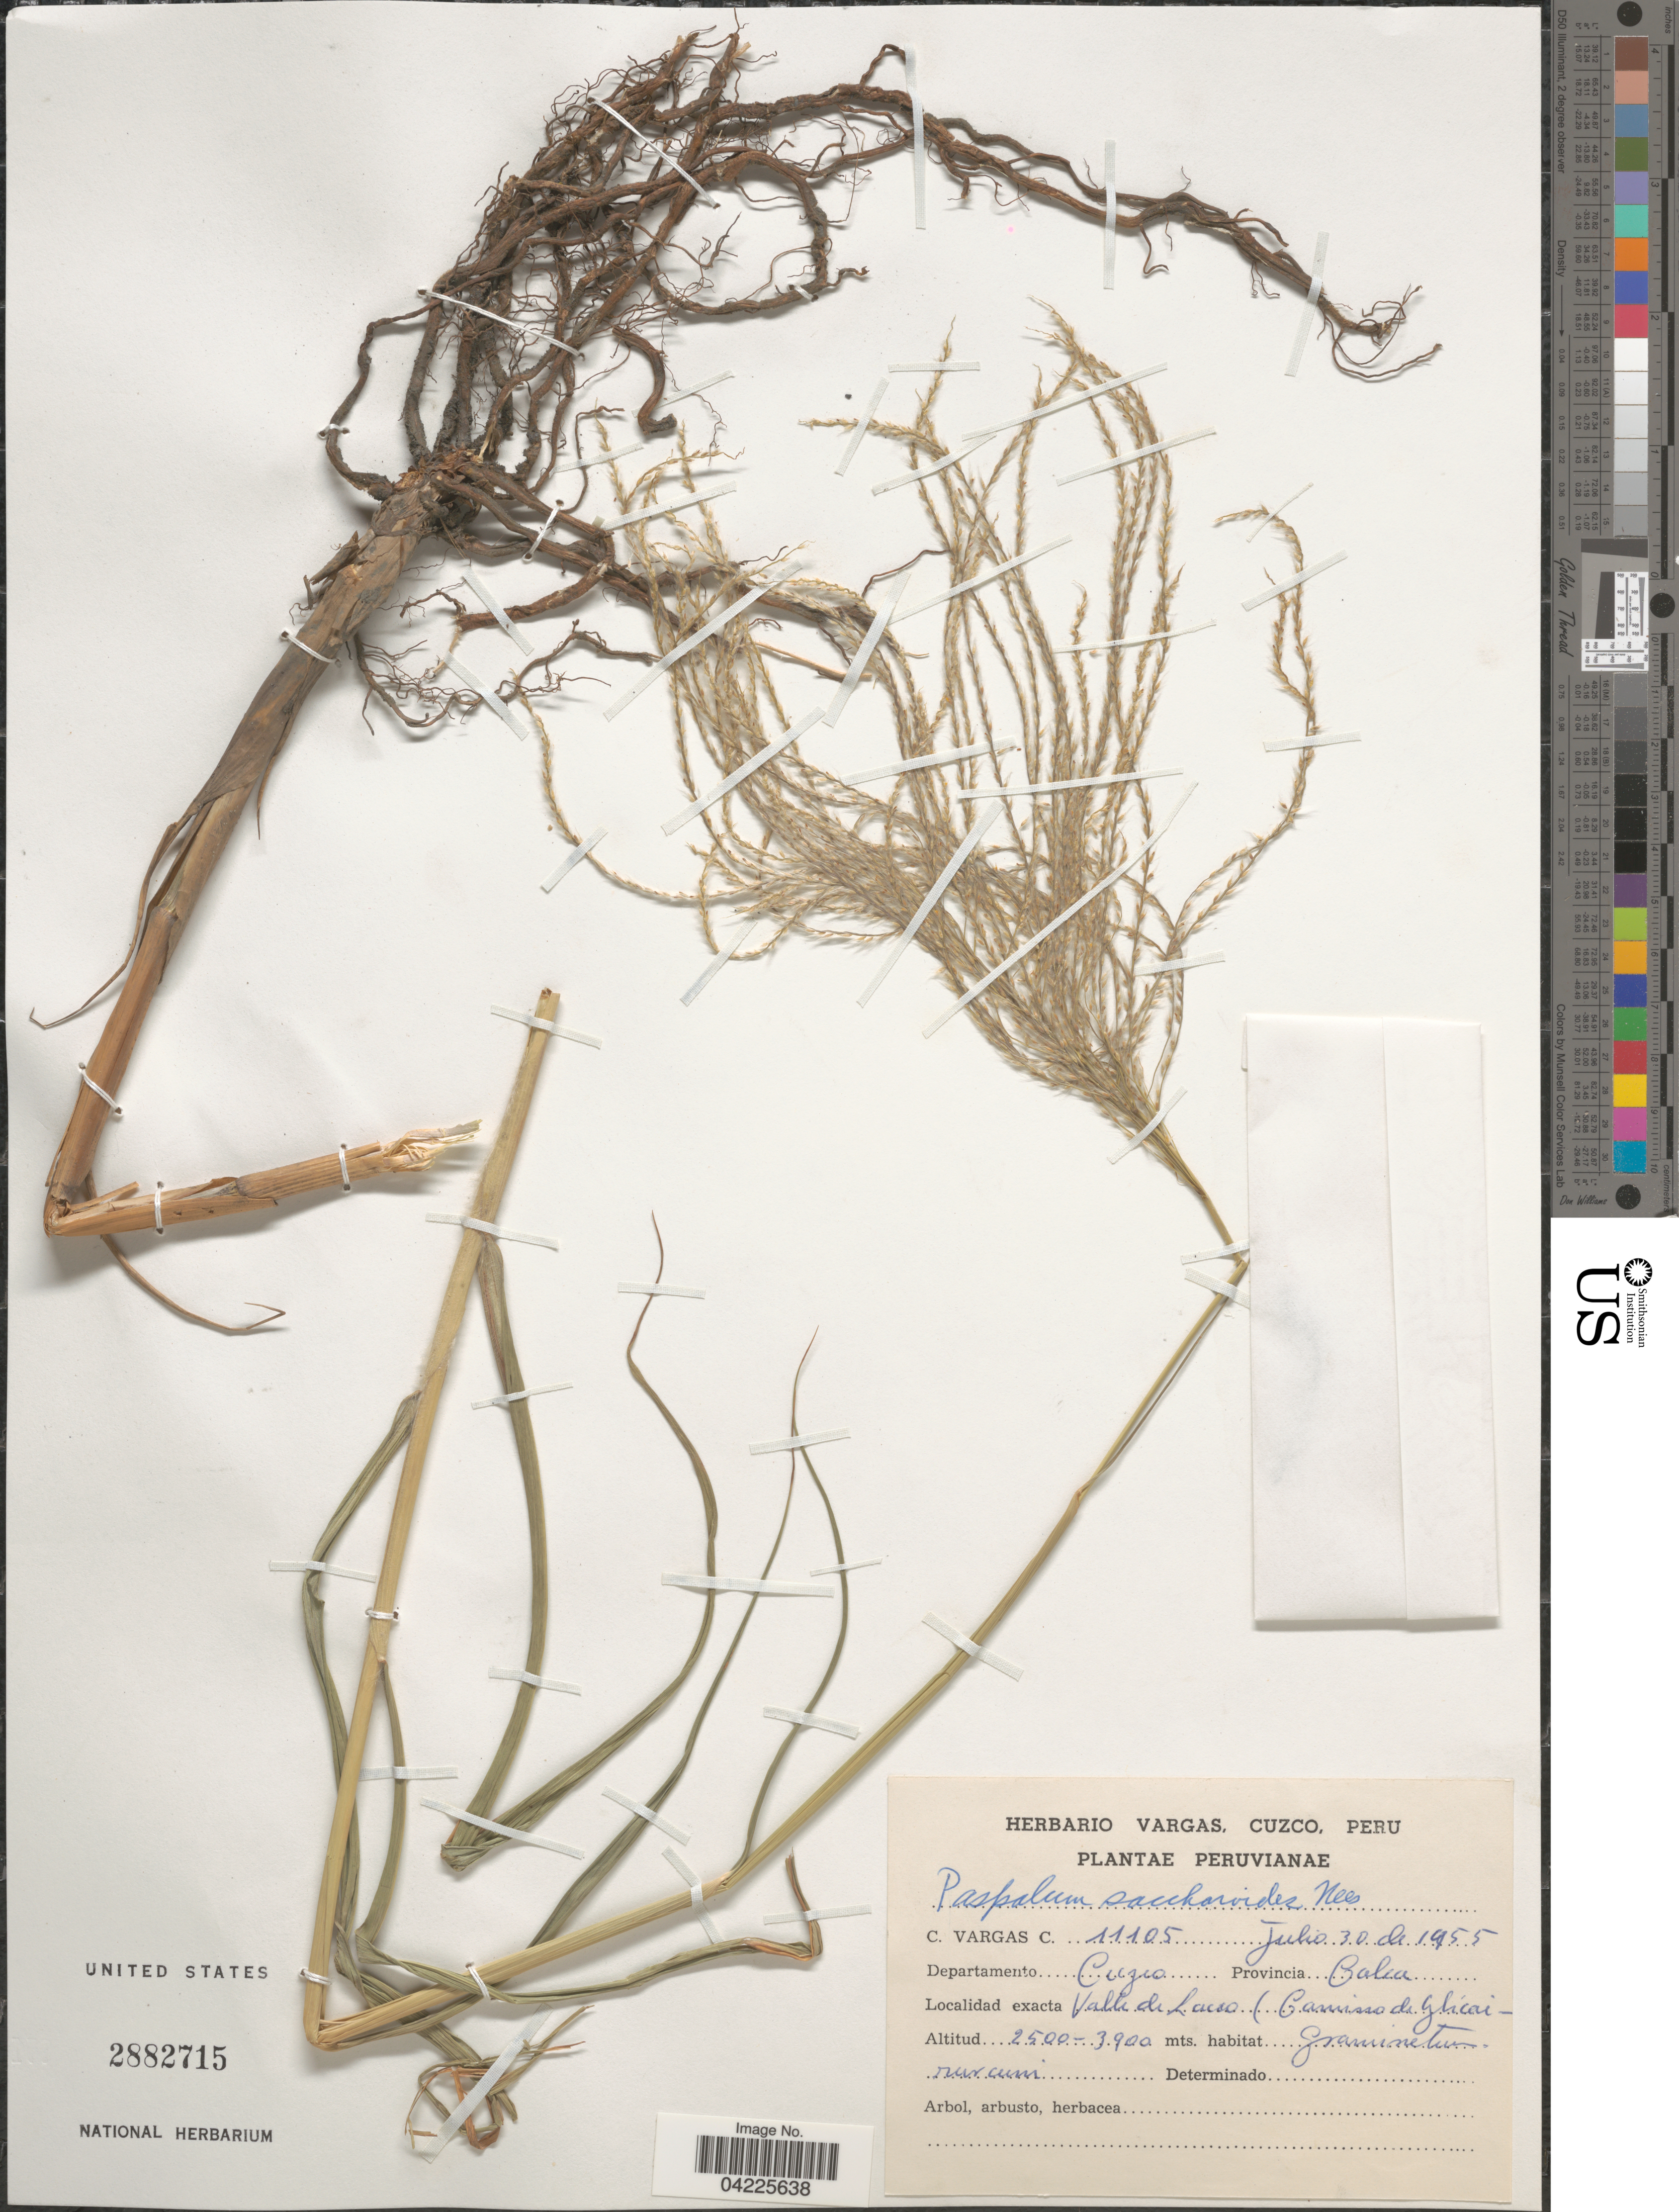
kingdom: Plantae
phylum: Tracheophyta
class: Liliopsida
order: Poales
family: Poaceae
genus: Paspalum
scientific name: Paspalum saccharoides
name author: Nees ex Trin.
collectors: C. Vargas Calderón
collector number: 11105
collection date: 1955-07-30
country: Peru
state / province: Cusco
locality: Departamento Cuzco. Provincia Calca. Valle de Lasco (Camino de Ghicairurumi [interpreted]).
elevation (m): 2500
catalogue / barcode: US 2882715